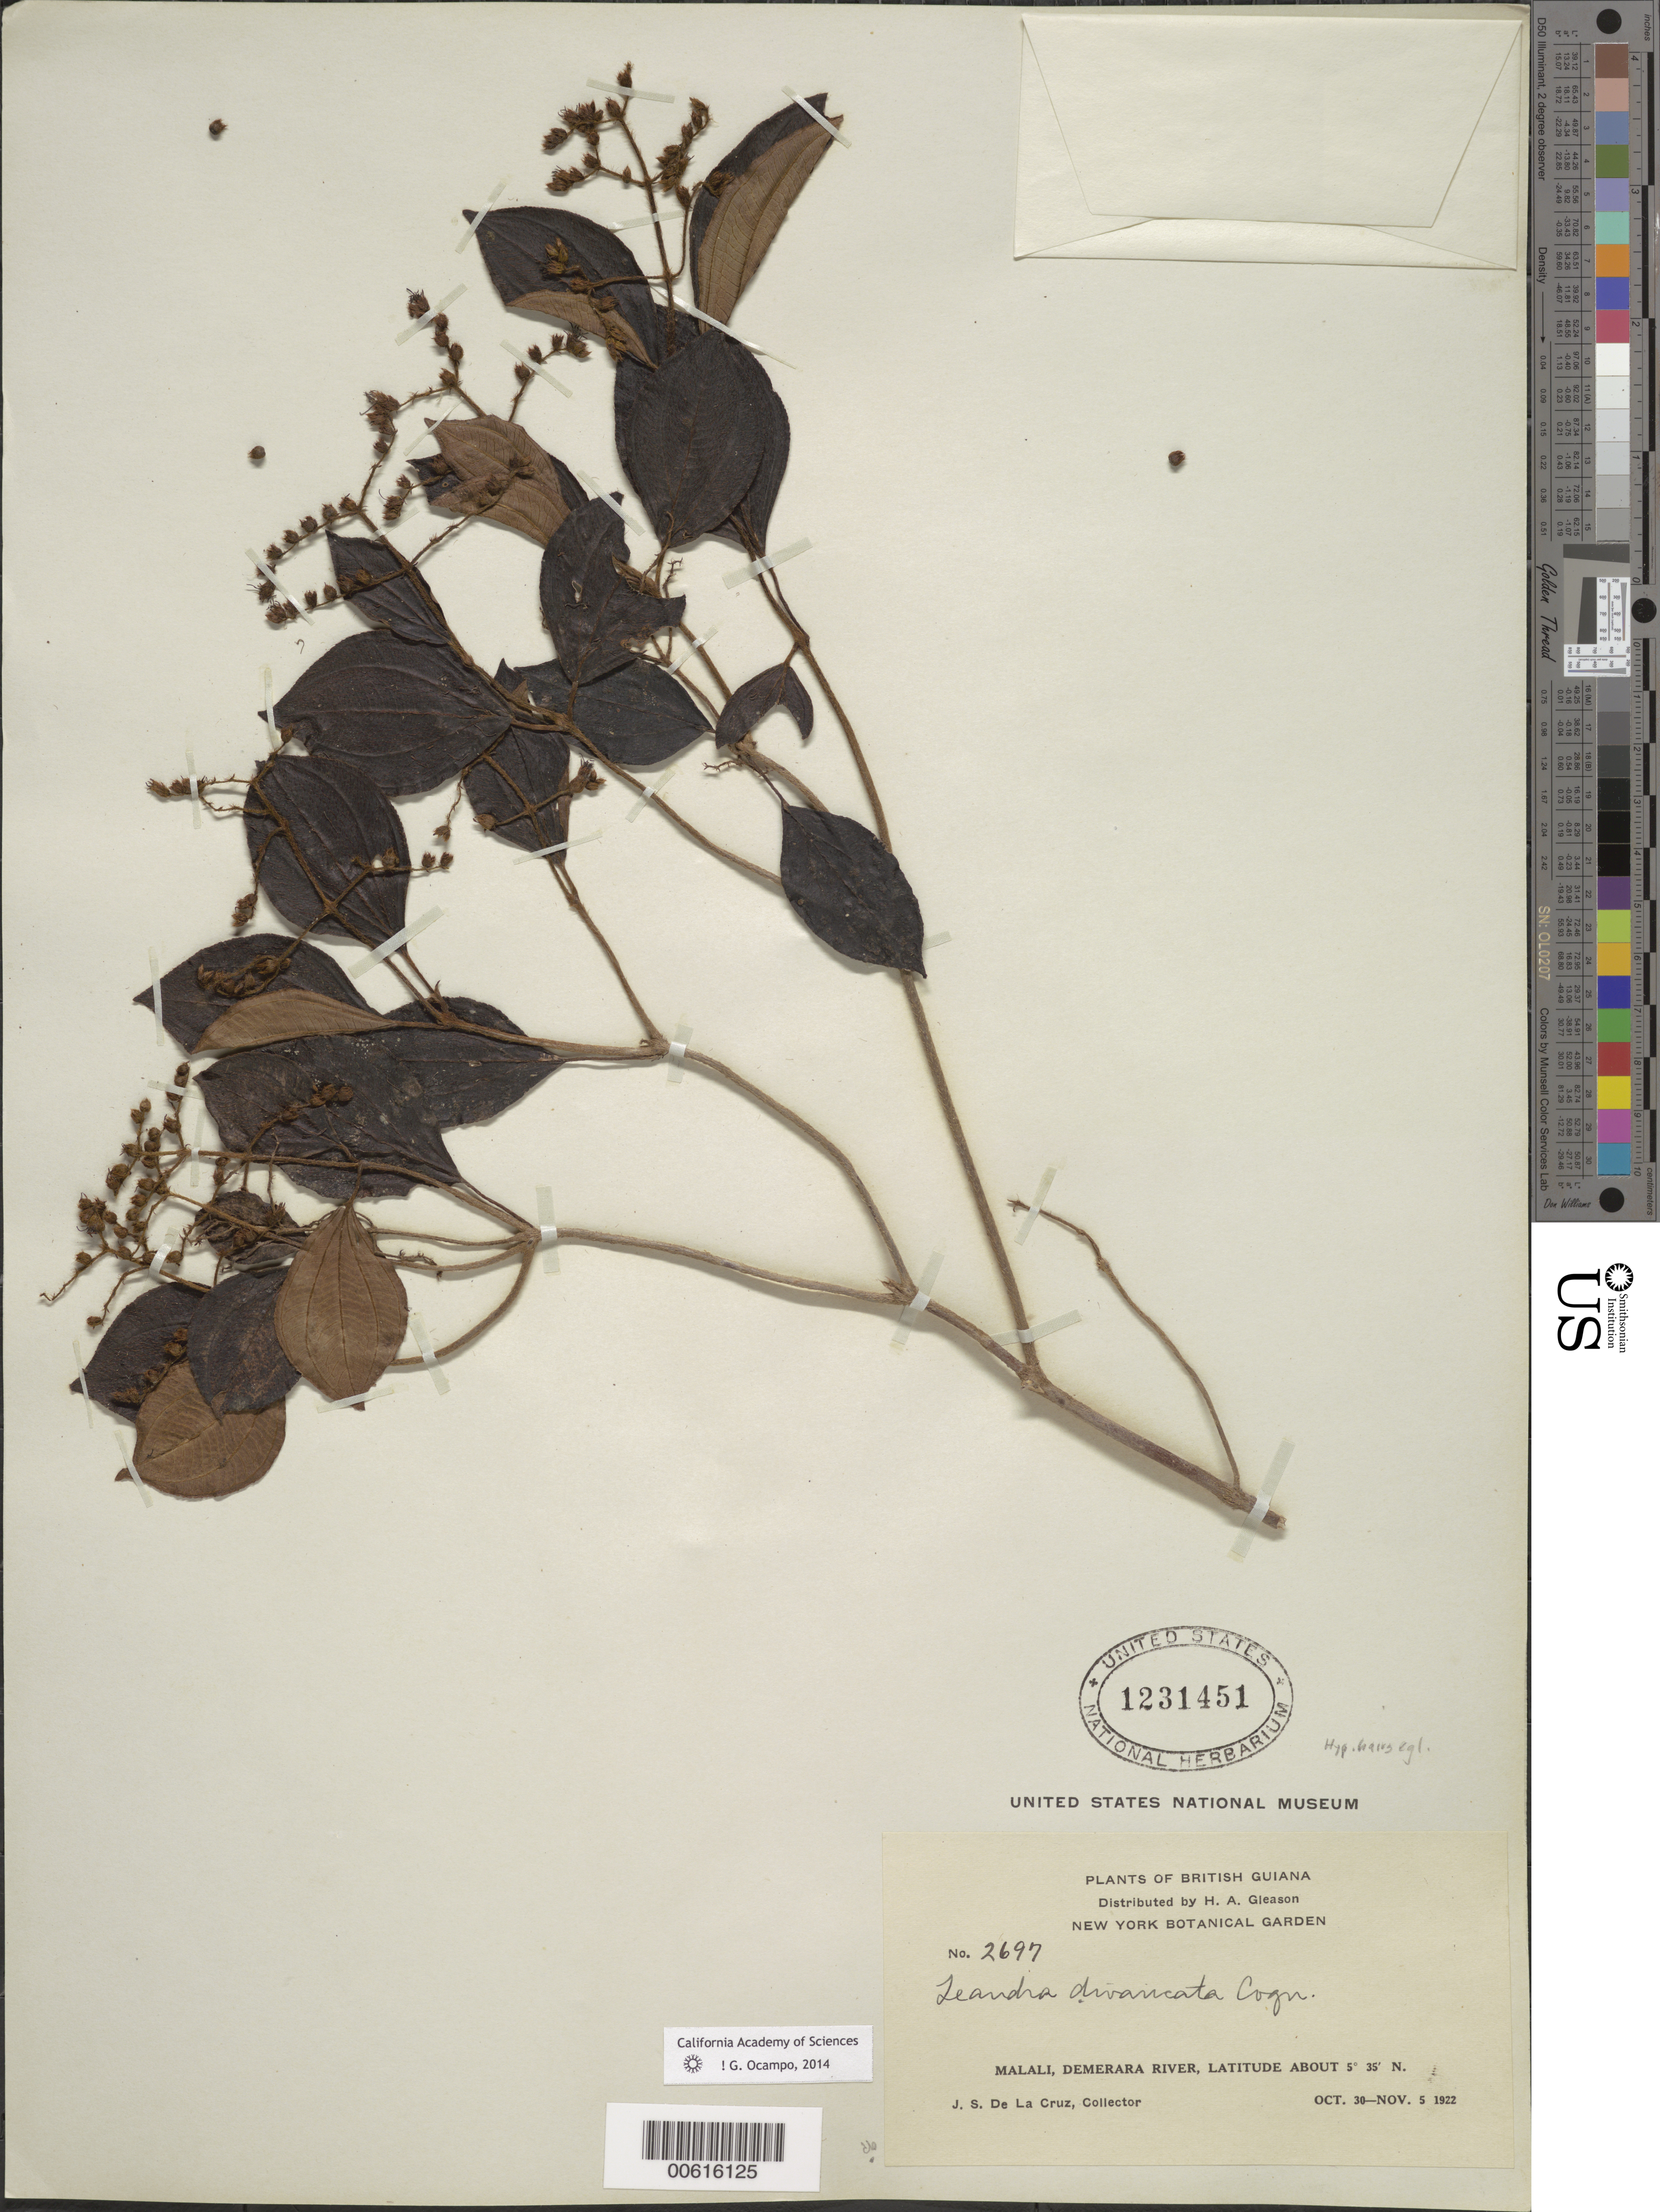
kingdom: Plantae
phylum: Tracheophyta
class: Magnoliopsida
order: Myrtales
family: Melastomataceae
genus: Leandra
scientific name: Leandra divaricata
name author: (Naudin) Cogn.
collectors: J. S. de la Cruz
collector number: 2697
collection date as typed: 30-Oct-22 to 5-Nov-22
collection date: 1922-10-30/1922-11-05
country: Guyana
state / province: U. Demerara-Berbice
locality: Malali, Demerara R.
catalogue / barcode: US 1231451